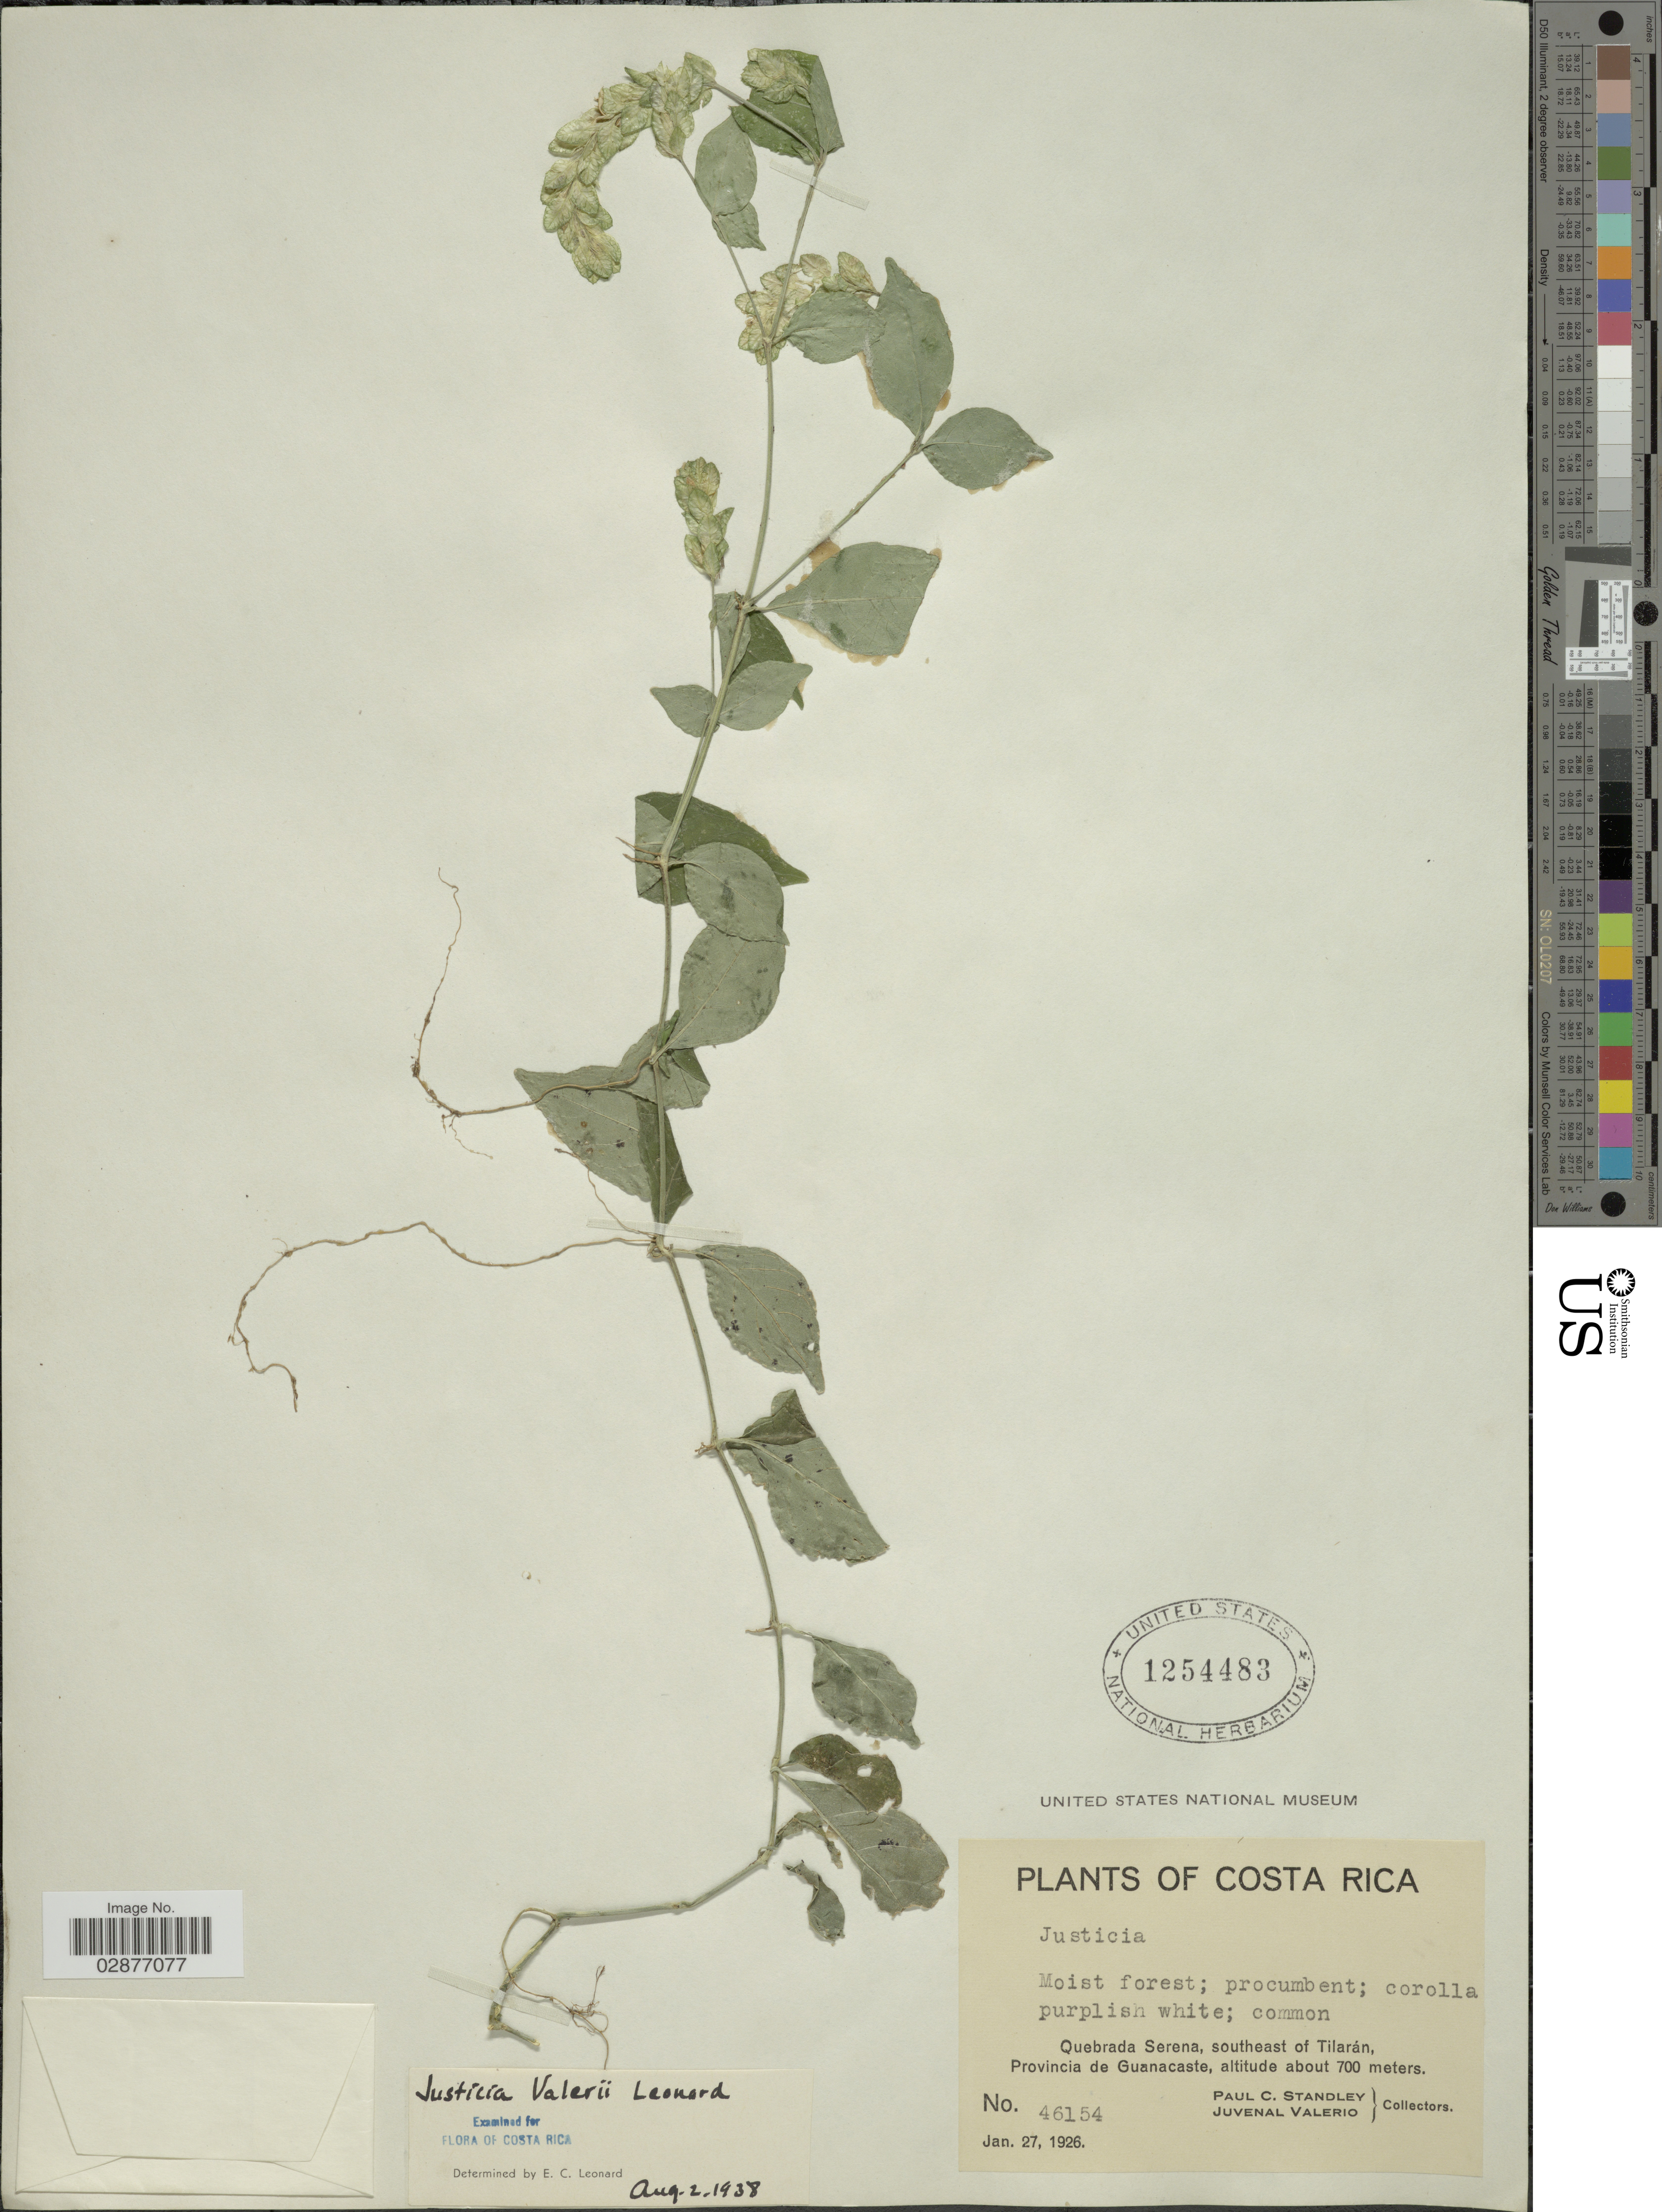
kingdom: Plantae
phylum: Tracheophyta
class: Magnoliopsida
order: Lamiales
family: Acanthaceae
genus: Justicia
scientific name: Justicia valerioi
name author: Leonard in Standl.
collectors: P. C. Standley & J. Valerio R.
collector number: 46154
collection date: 1926-01-27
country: Costa Rica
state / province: Guanacaste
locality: Quebrada Serena, southeast of Tilarán.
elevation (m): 700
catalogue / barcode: US 1254483